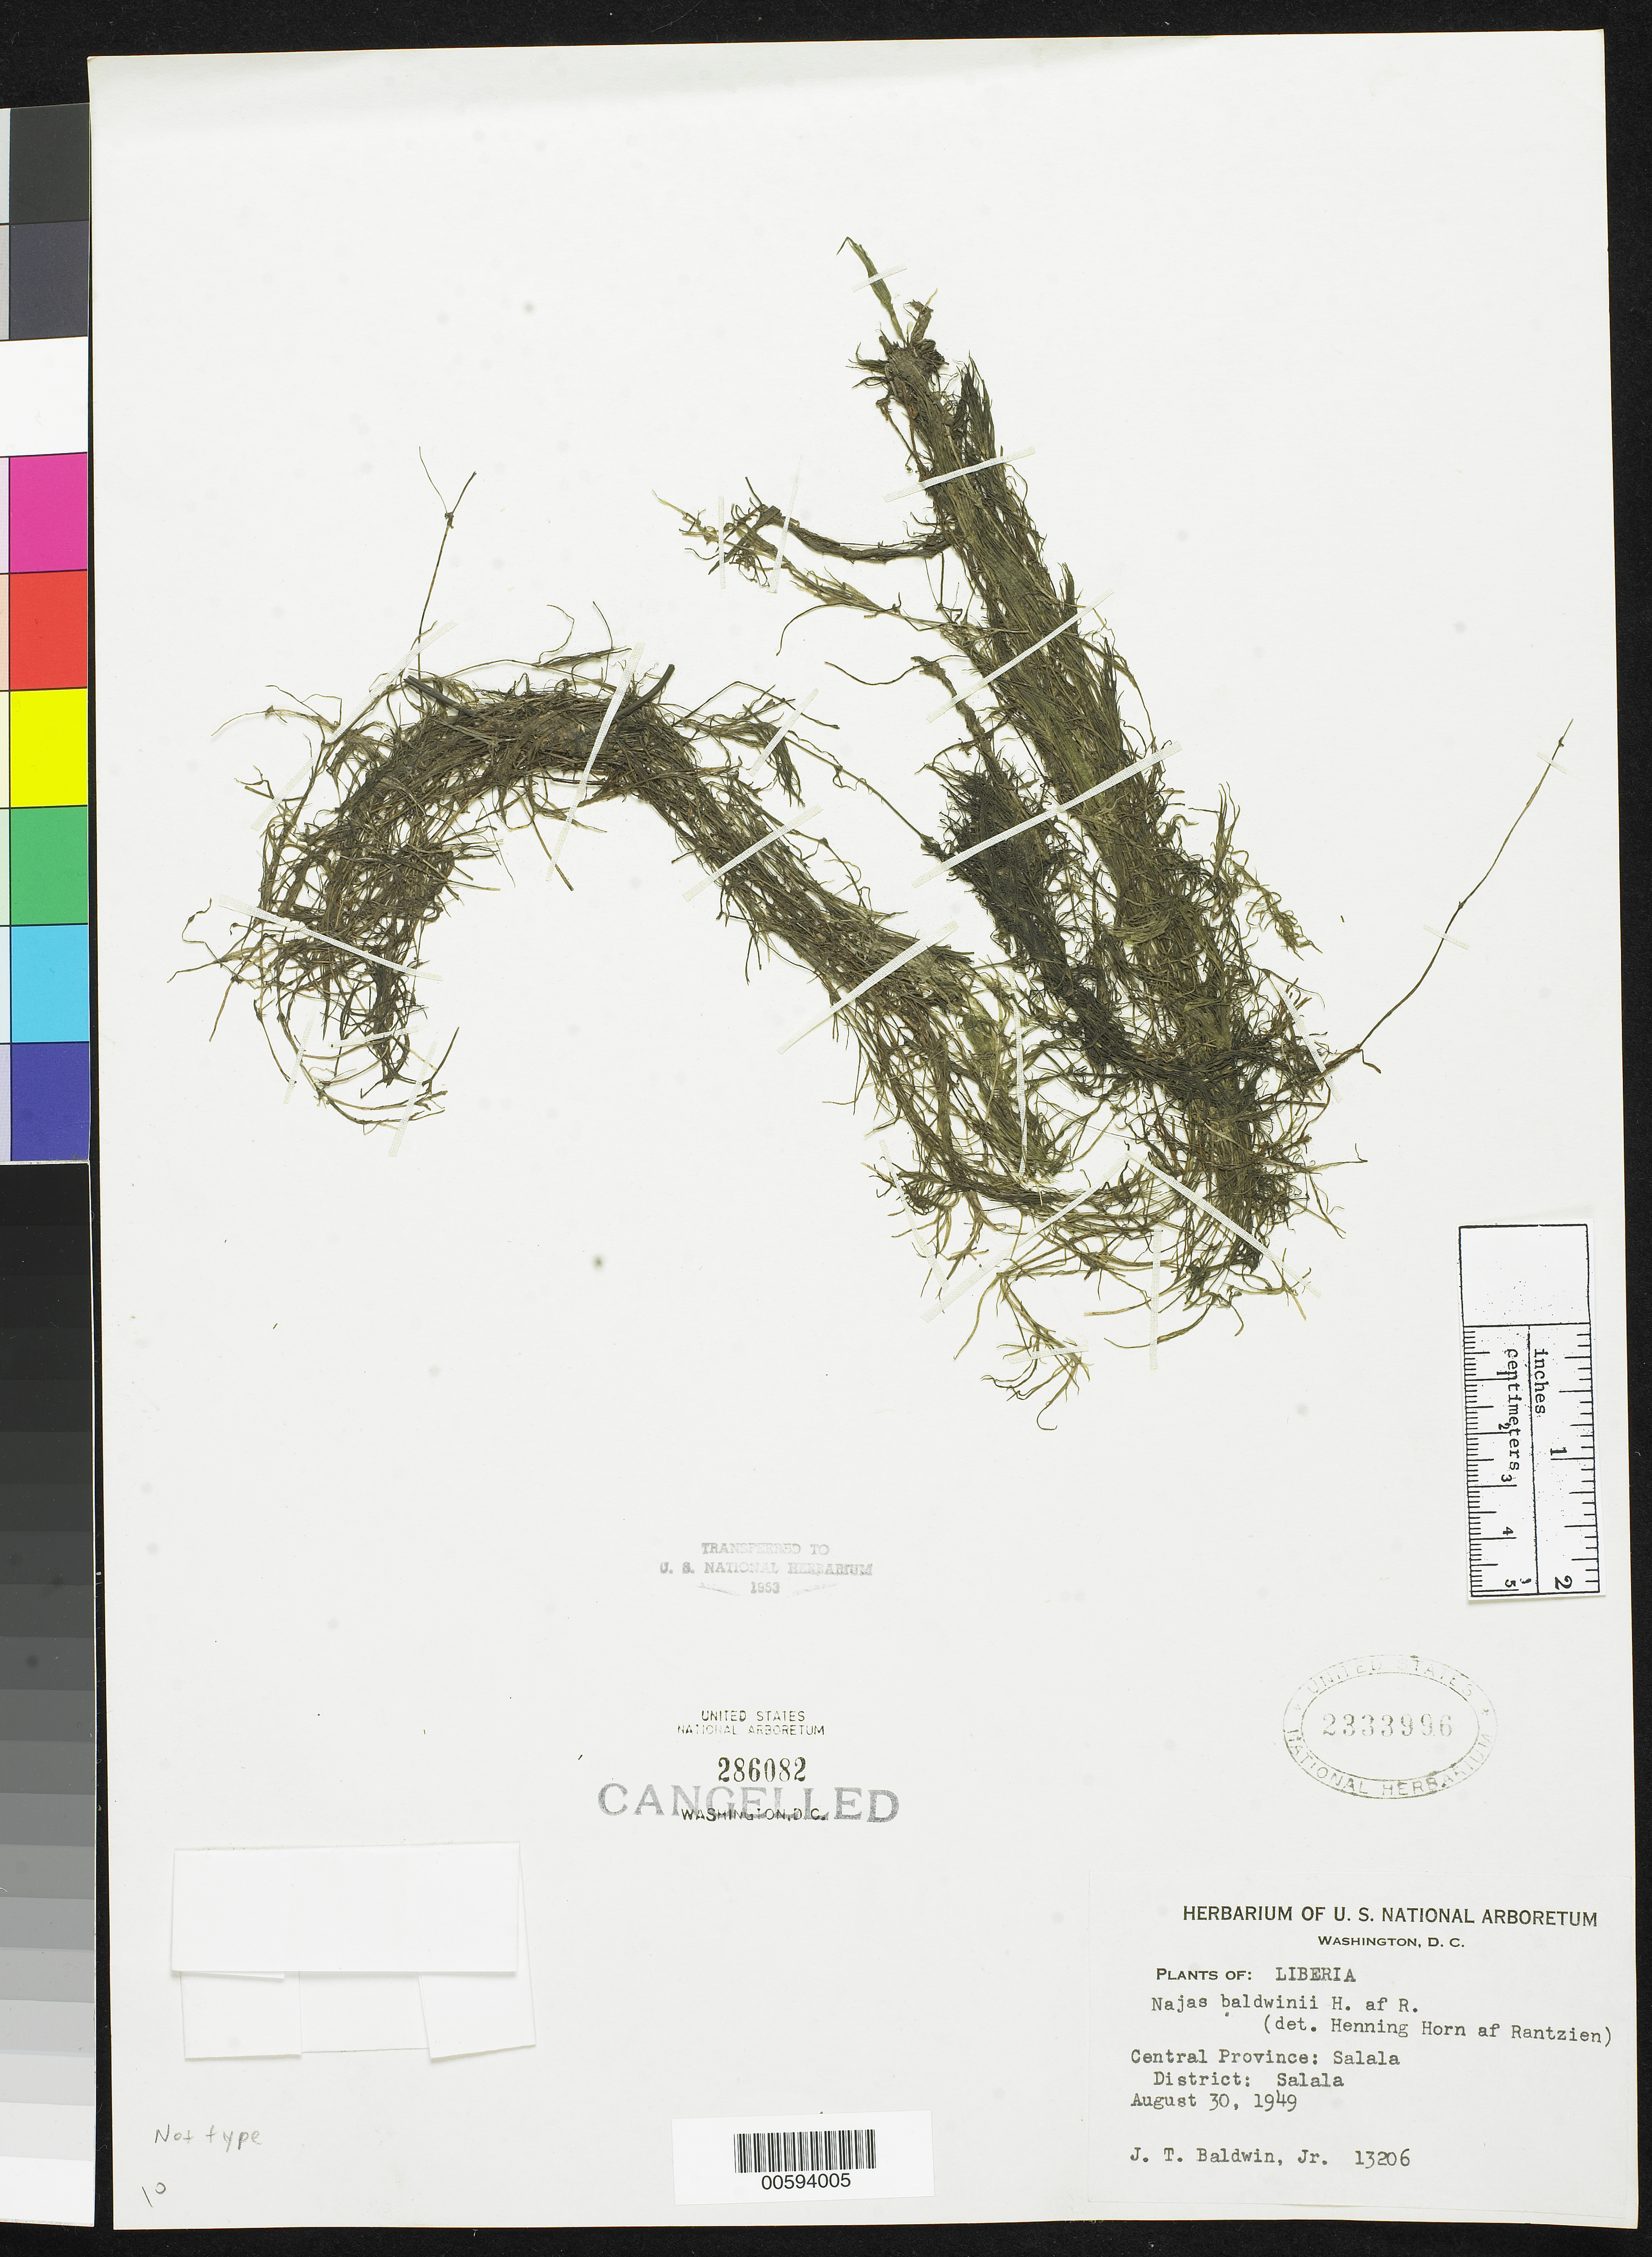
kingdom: Plantae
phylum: Tracheophyta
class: Liliopsida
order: Alismatales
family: Hydrocharitaceae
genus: Najas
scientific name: Najas baldwinii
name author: Horn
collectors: J. T. Baldwin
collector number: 13206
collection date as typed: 30 Aug 1949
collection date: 1949-08-30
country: Liberia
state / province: Bong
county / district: Salala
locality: Salala. [In former Central County.]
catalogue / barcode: US 2333996